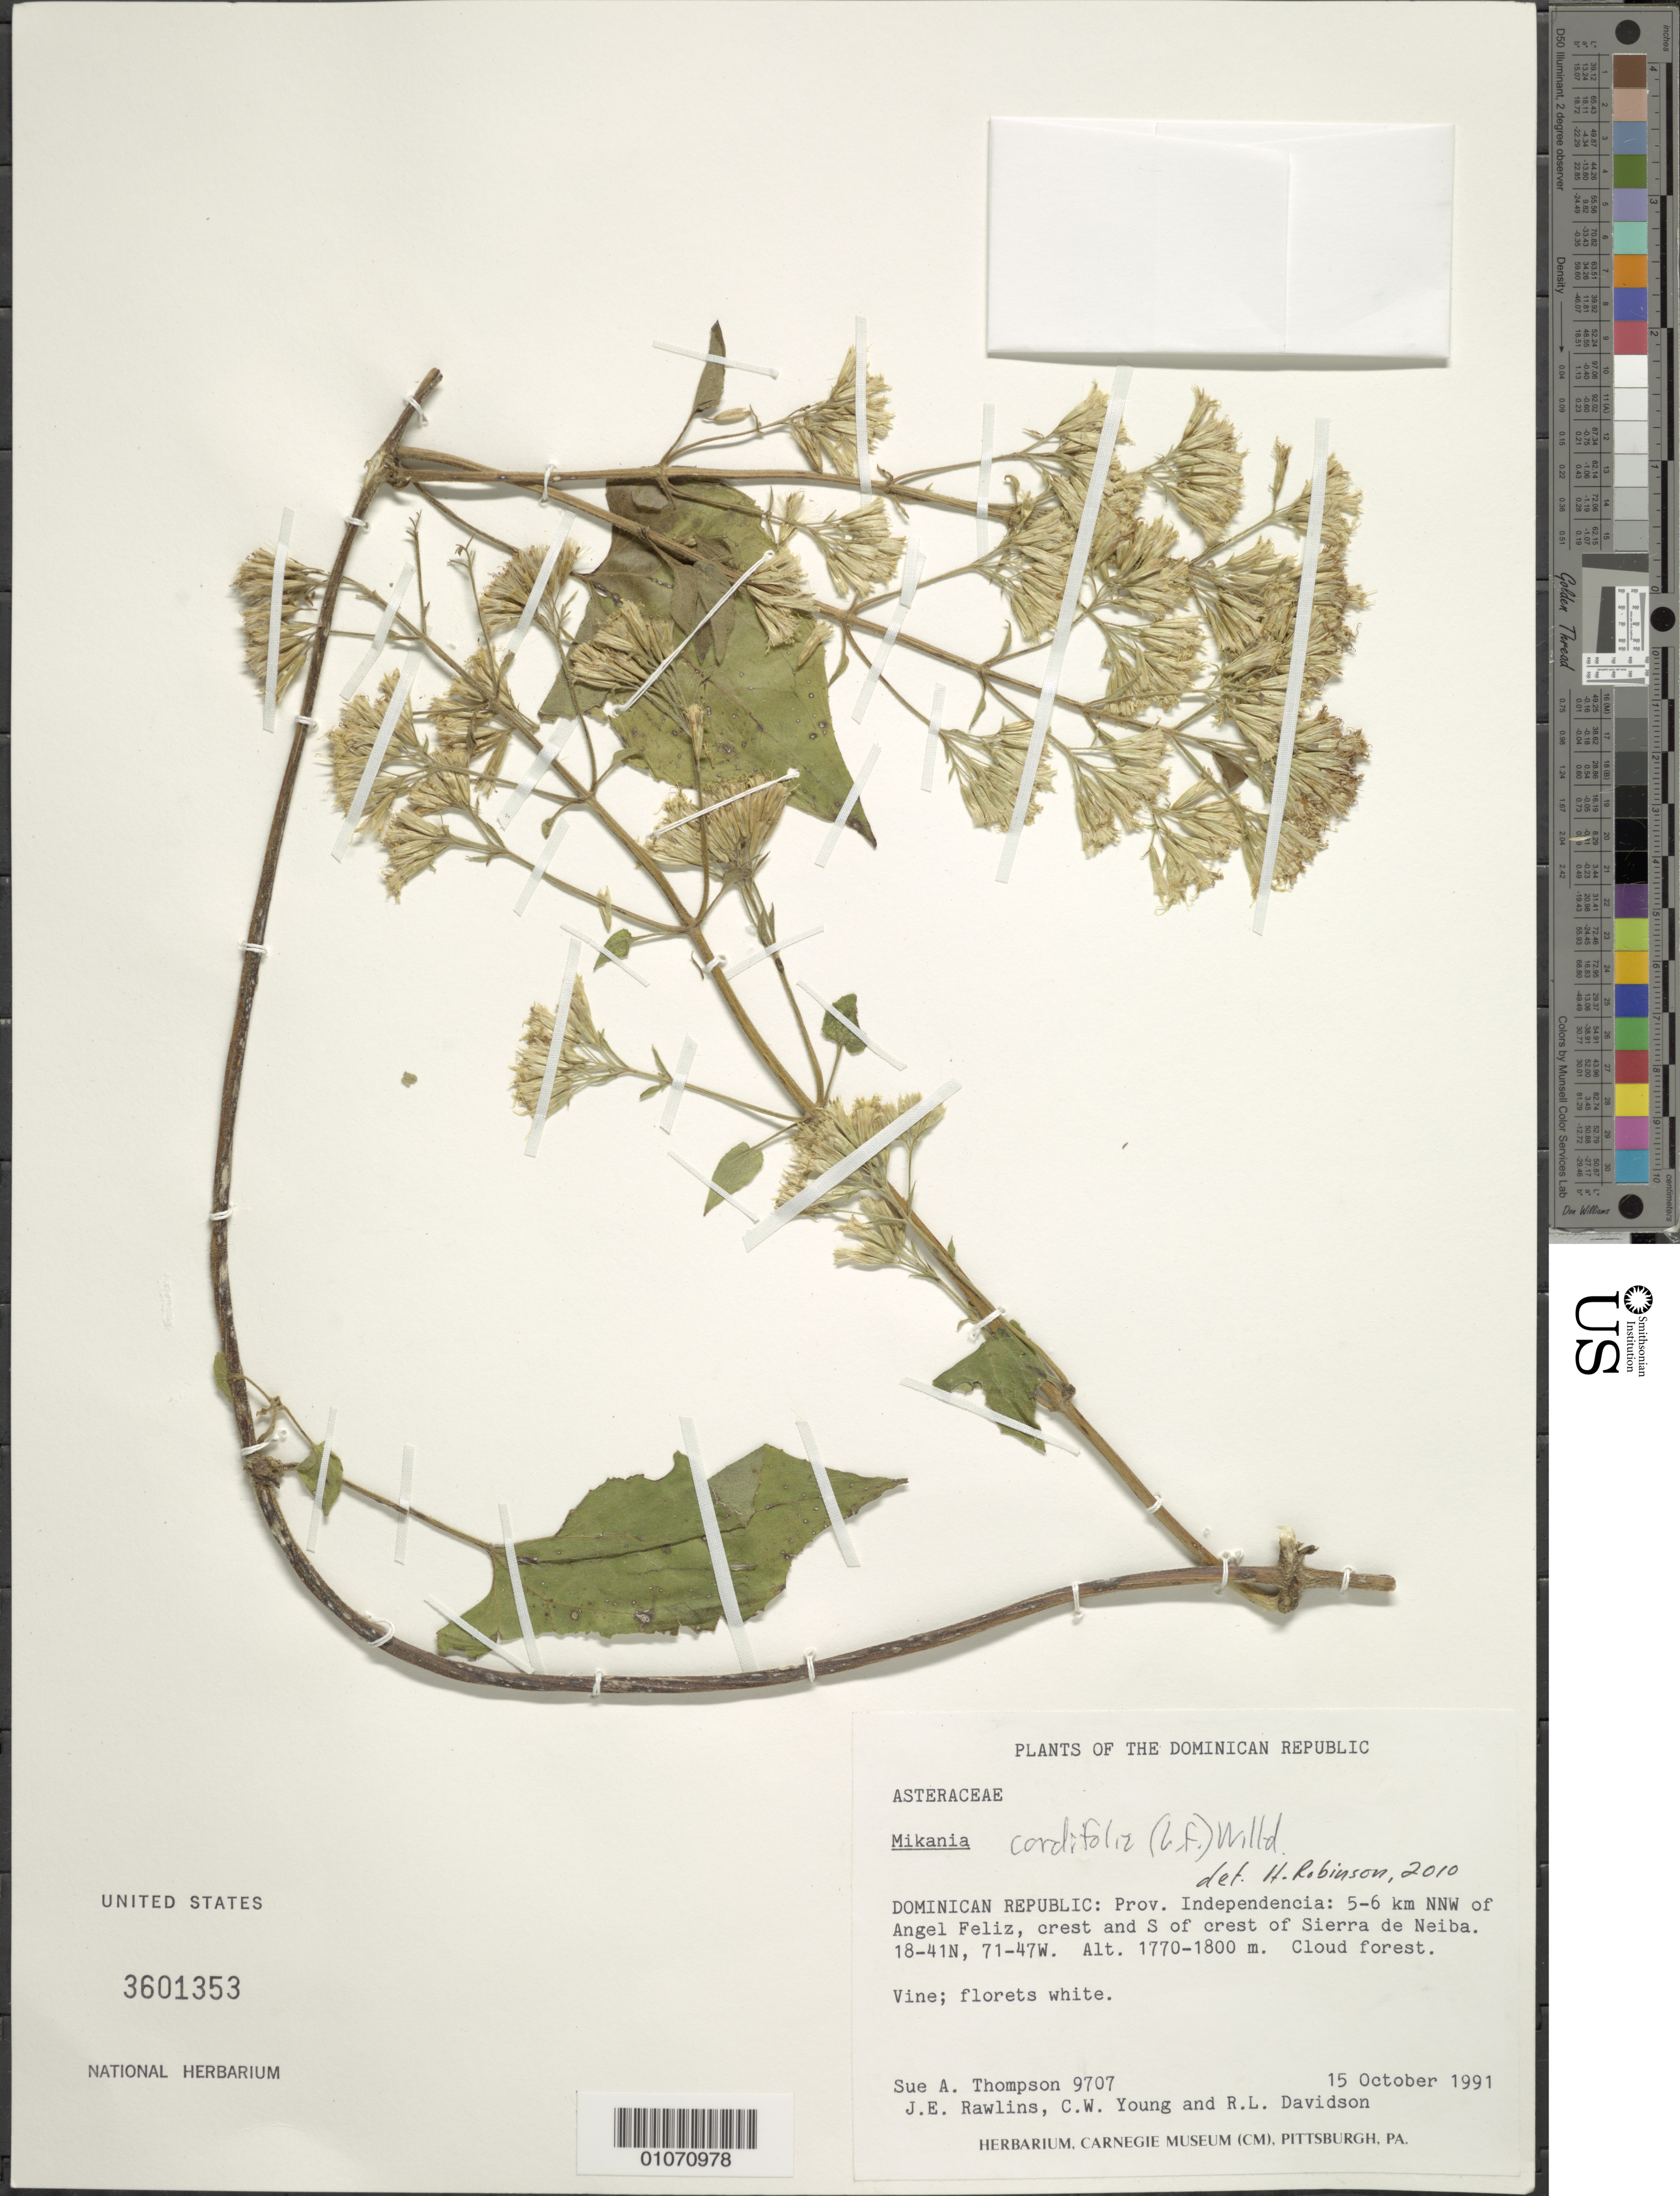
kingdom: Plantae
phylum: Tracheophyta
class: Magnoliopsida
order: Asterales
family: Asteraceae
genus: Mikania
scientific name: Mikania cordifolia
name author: Kunth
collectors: S. A. Thompson, J. Rawlins, C. Young & R. Davidson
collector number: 9707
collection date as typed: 15 Oct 1991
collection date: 1991-10-15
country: Dominican Republic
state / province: Independencia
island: Hispaniola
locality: Angel Feliz, 5-6 km NNW of; crest and S of crest of Sierra de Neiba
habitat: Cloud forest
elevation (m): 1770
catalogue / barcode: US 3601353